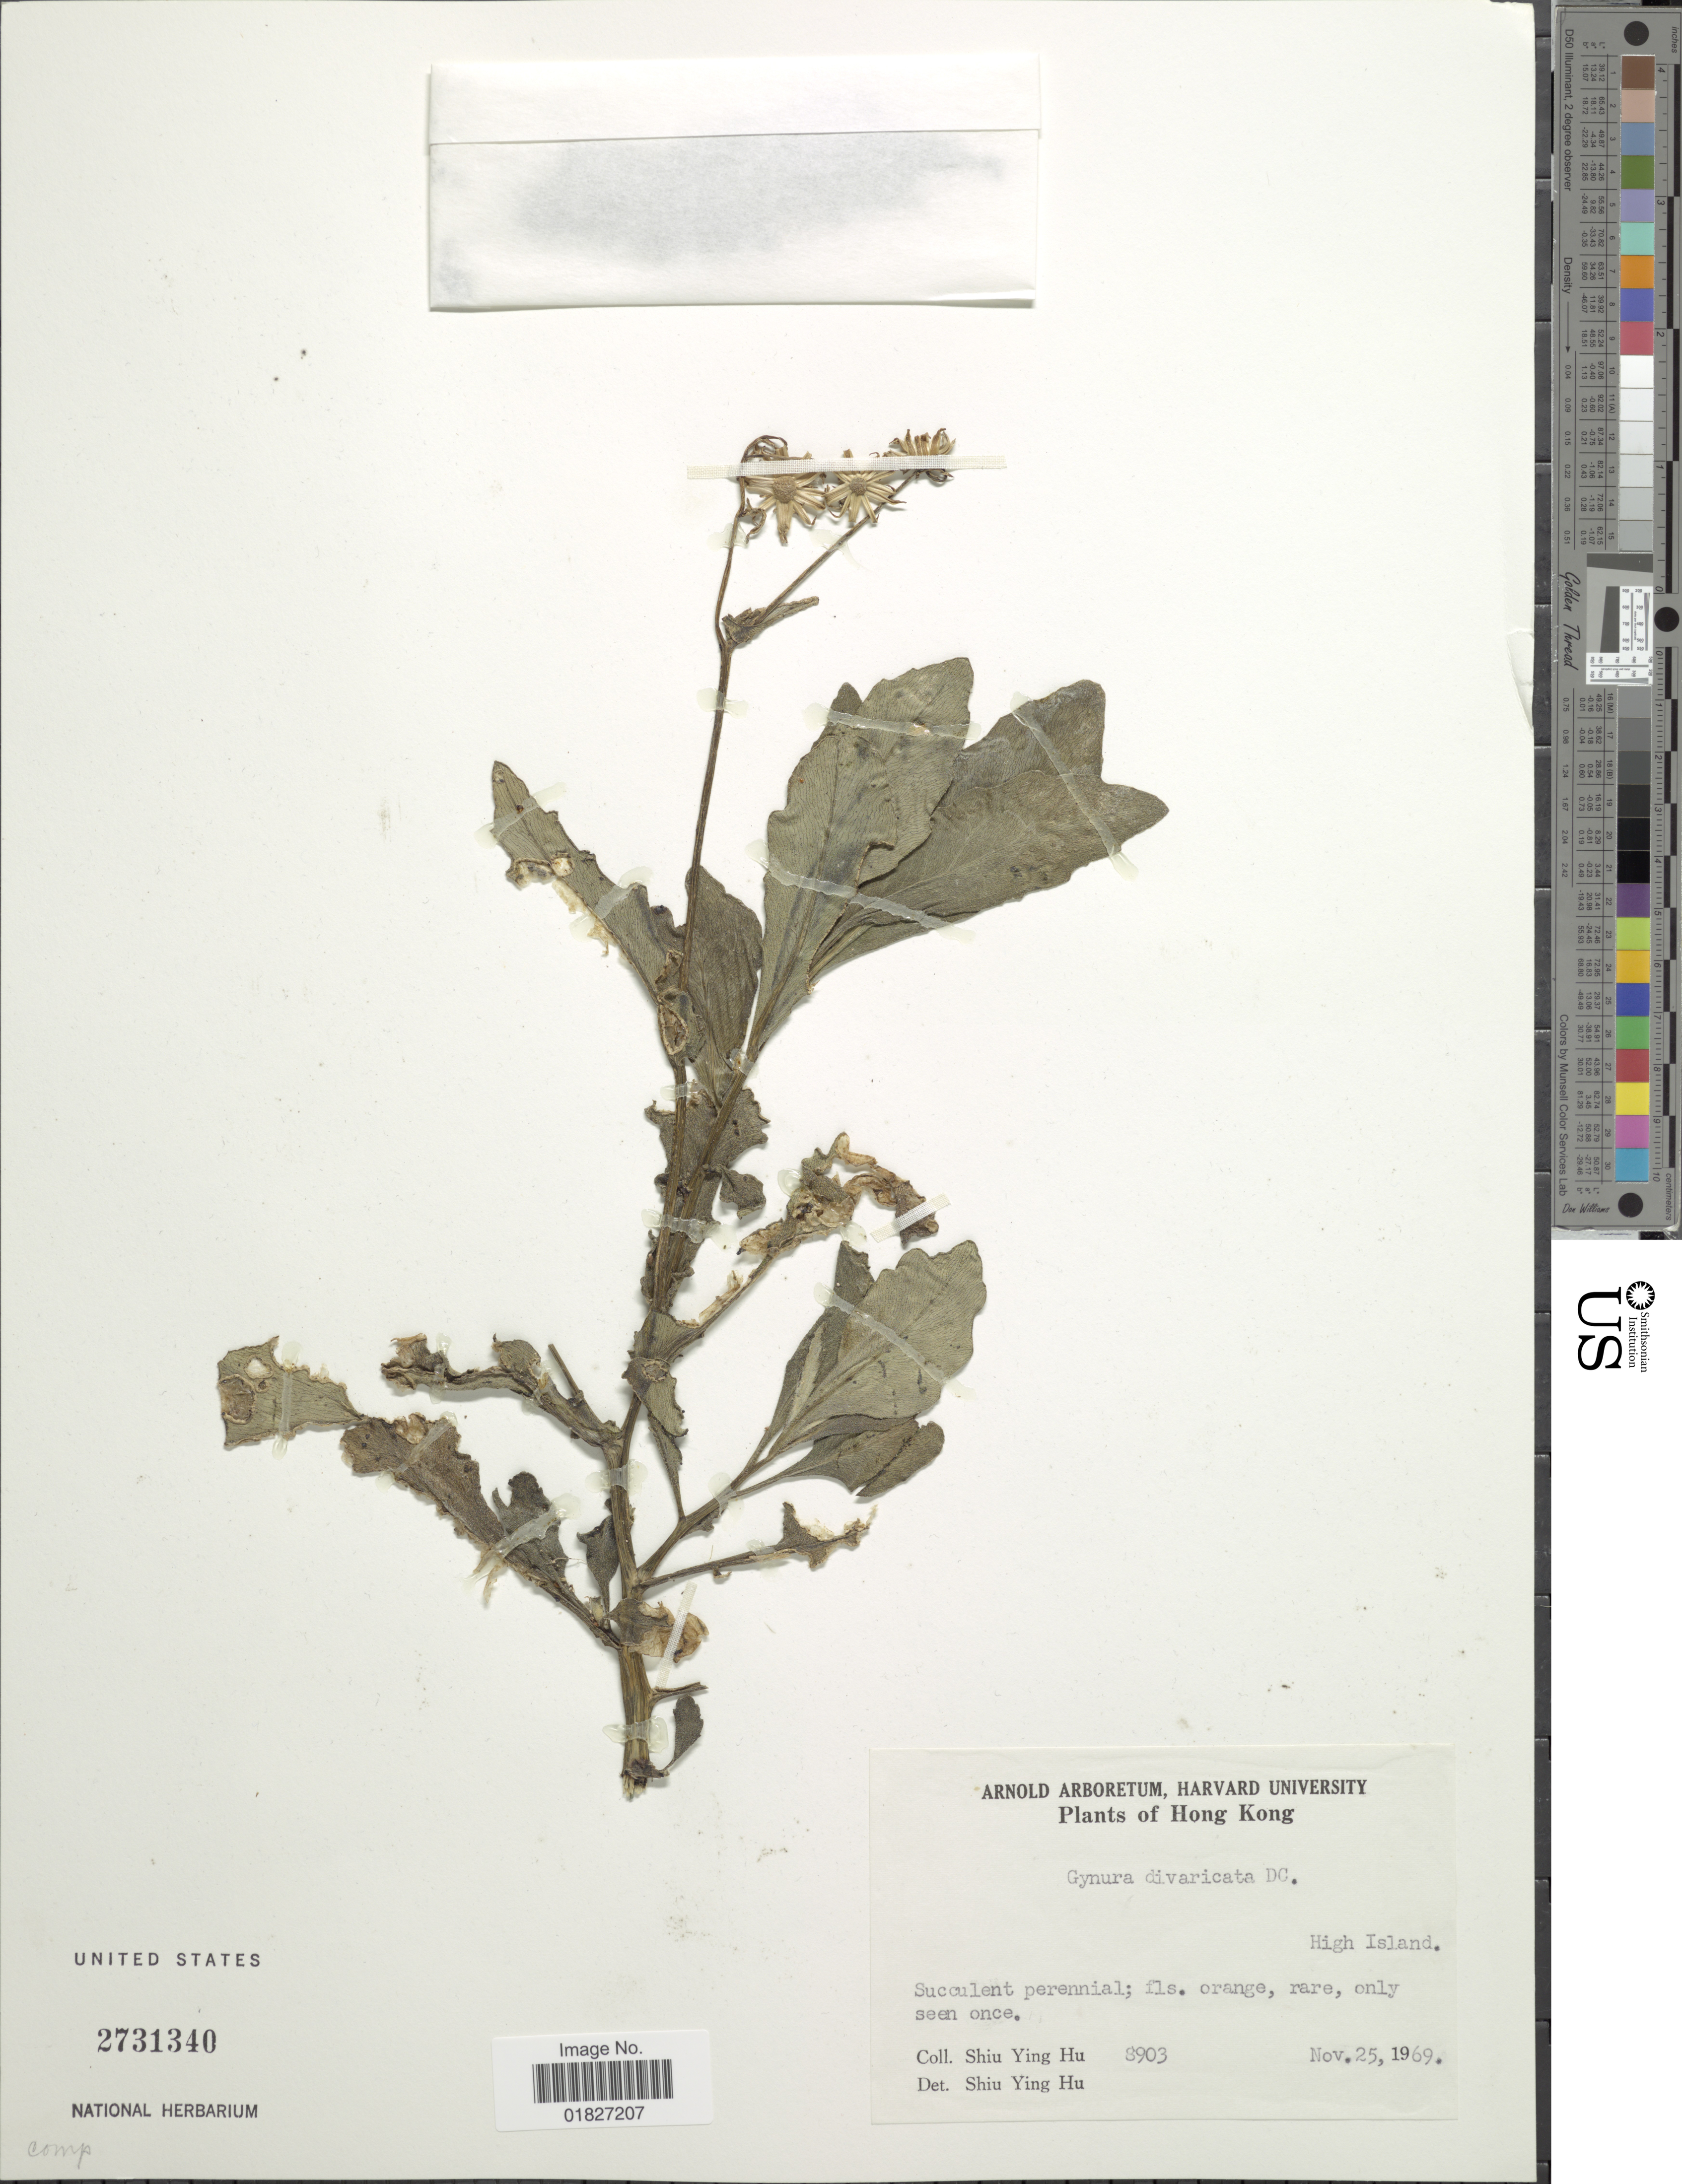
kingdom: Plantae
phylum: Tracheophyta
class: Magnoliopsida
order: Asterales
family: Asteraceae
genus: Gynura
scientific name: Gynura divaricata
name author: (L.) DC.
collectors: S. Y. Hu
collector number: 8903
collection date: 1969-11-25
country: China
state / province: Hong Kong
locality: High Island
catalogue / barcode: US 2731340